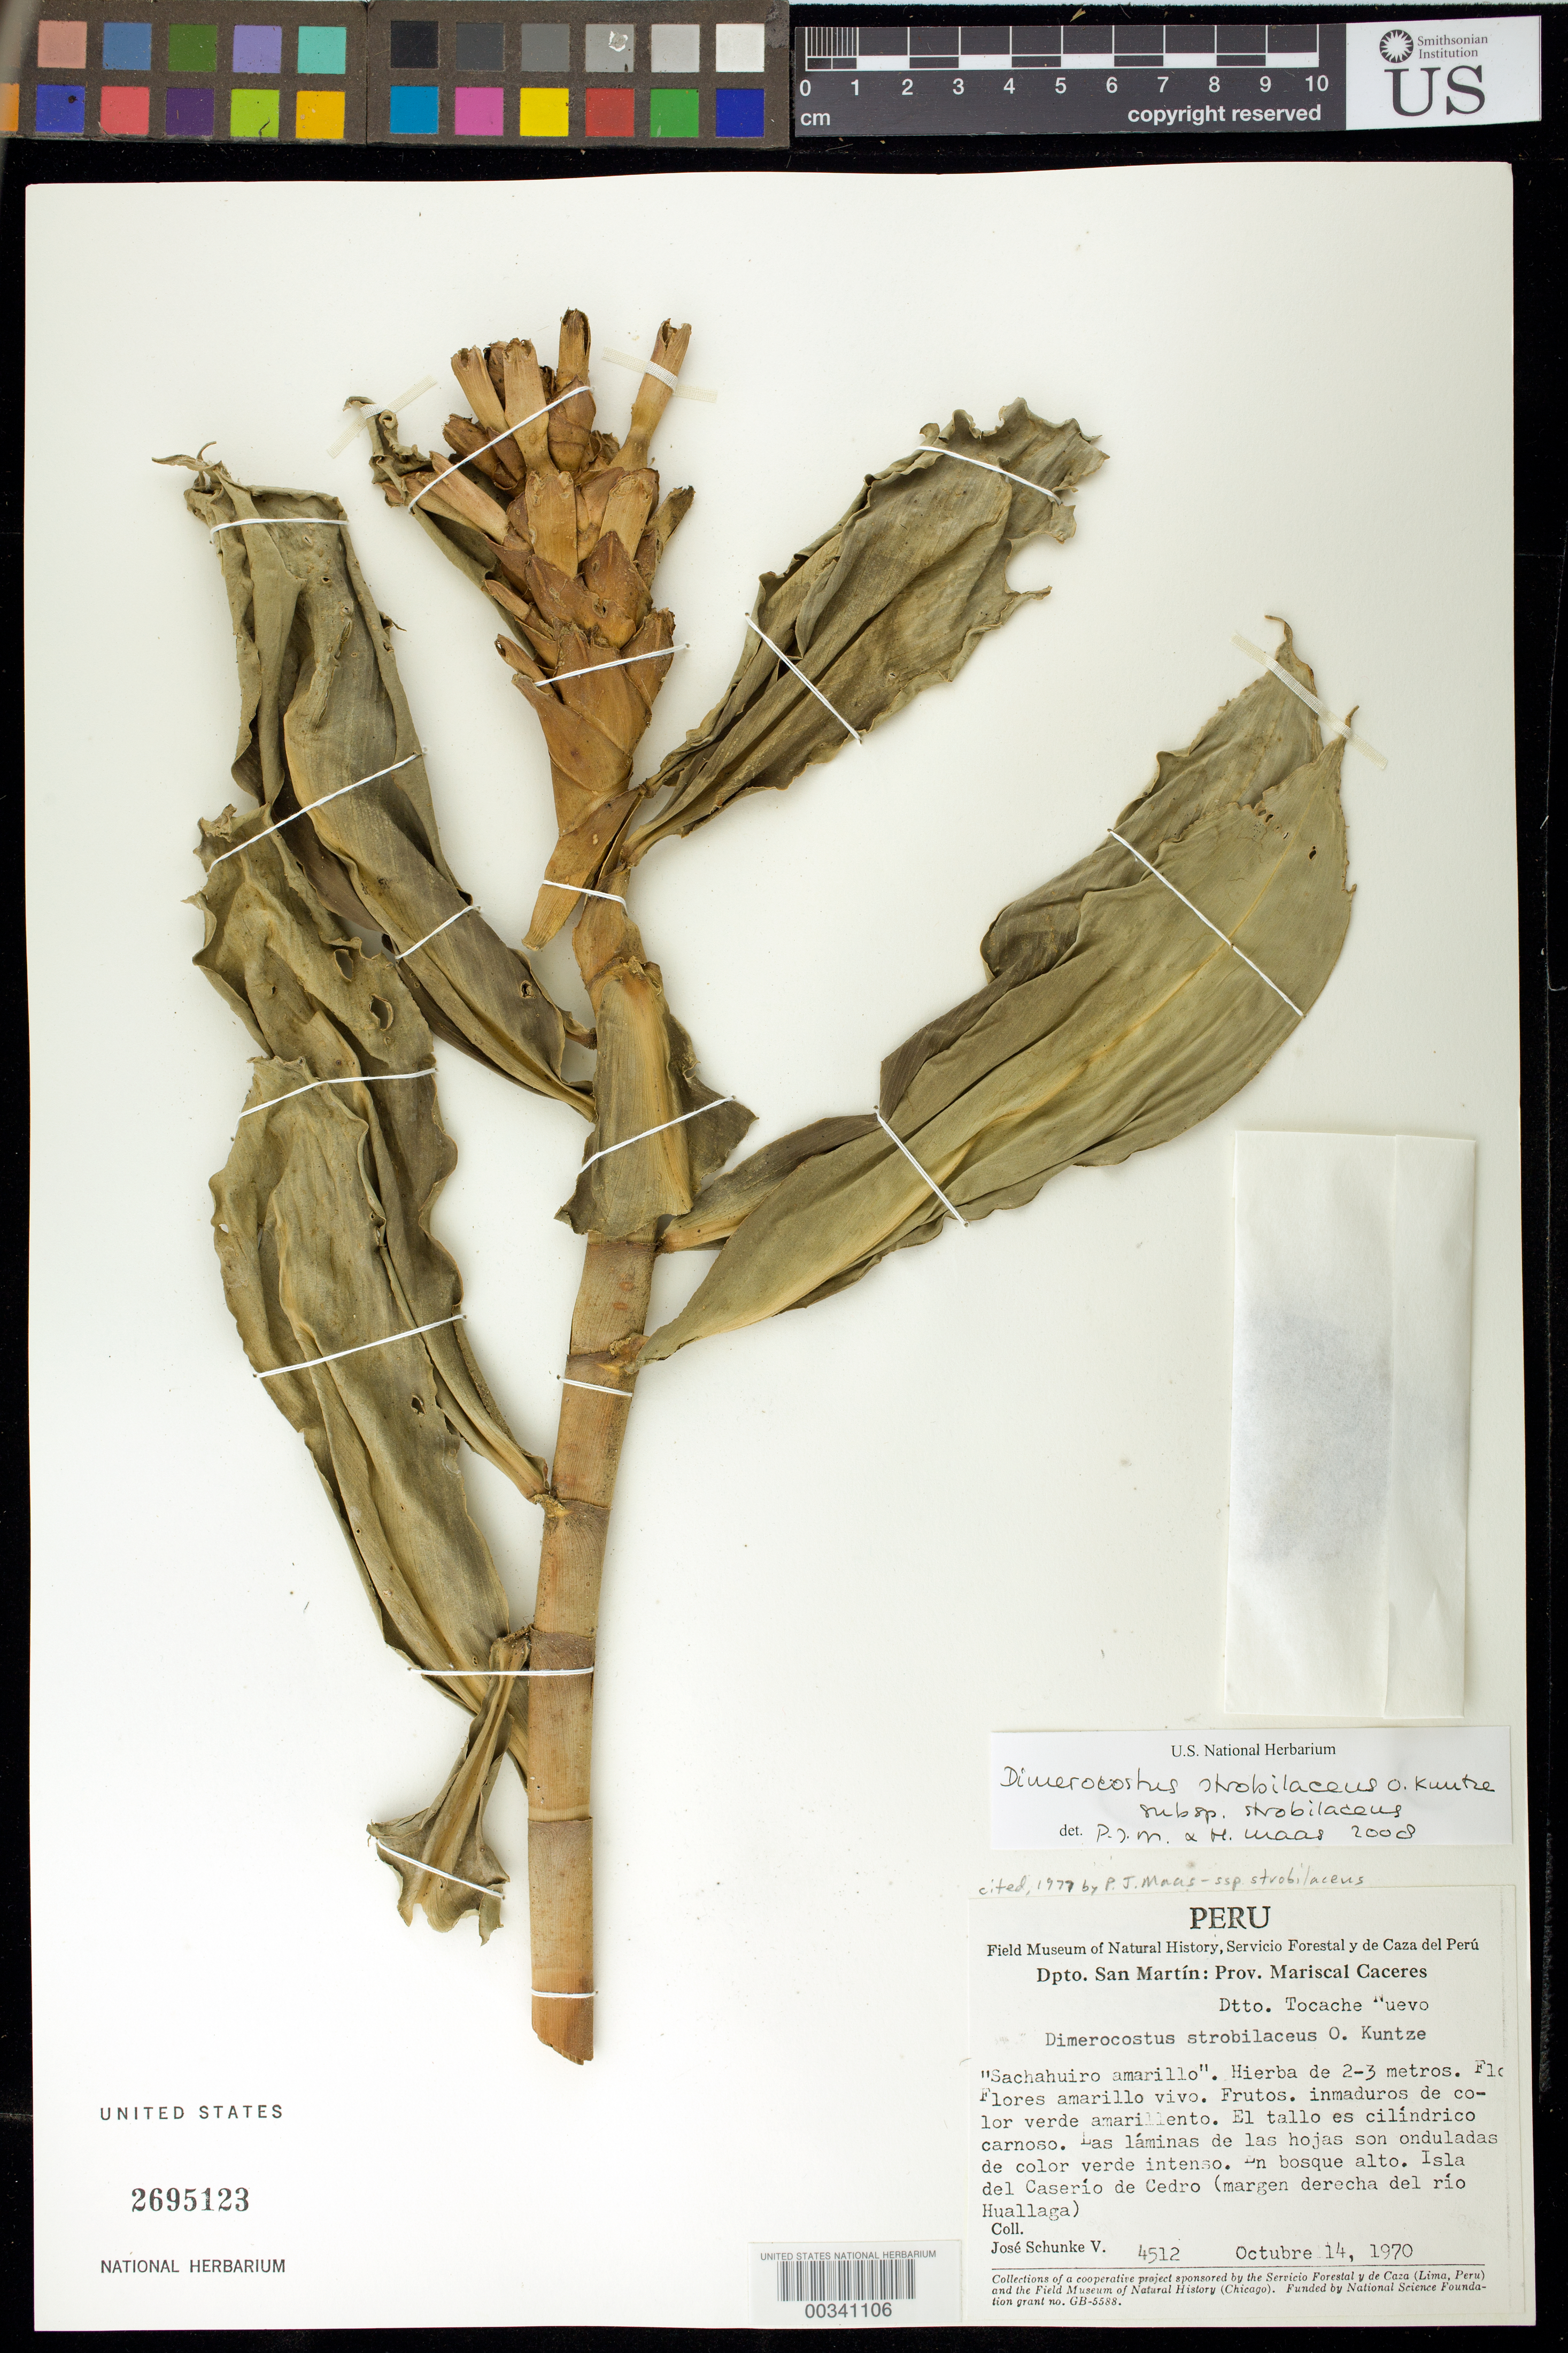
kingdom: Plantae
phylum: Tracheophyta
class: Liliopsida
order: Zingiberales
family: Costaceae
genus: Dimerocostus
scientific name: Dimerocostus strobilaceus subsp. strobilaceus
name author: Kuntze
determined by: Maas, Paul J. M.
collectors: J. Schunke Vigo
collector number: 4512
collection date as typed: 14 Oct 1970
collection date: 1970-10-14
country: Peru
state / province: San Martín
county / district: Mariscal Cáceres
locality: Dtto. Tocache Nuevo, Isla del Caserío de Cedro (margen derecha del Río Huallaga)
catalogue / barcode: US 2695123